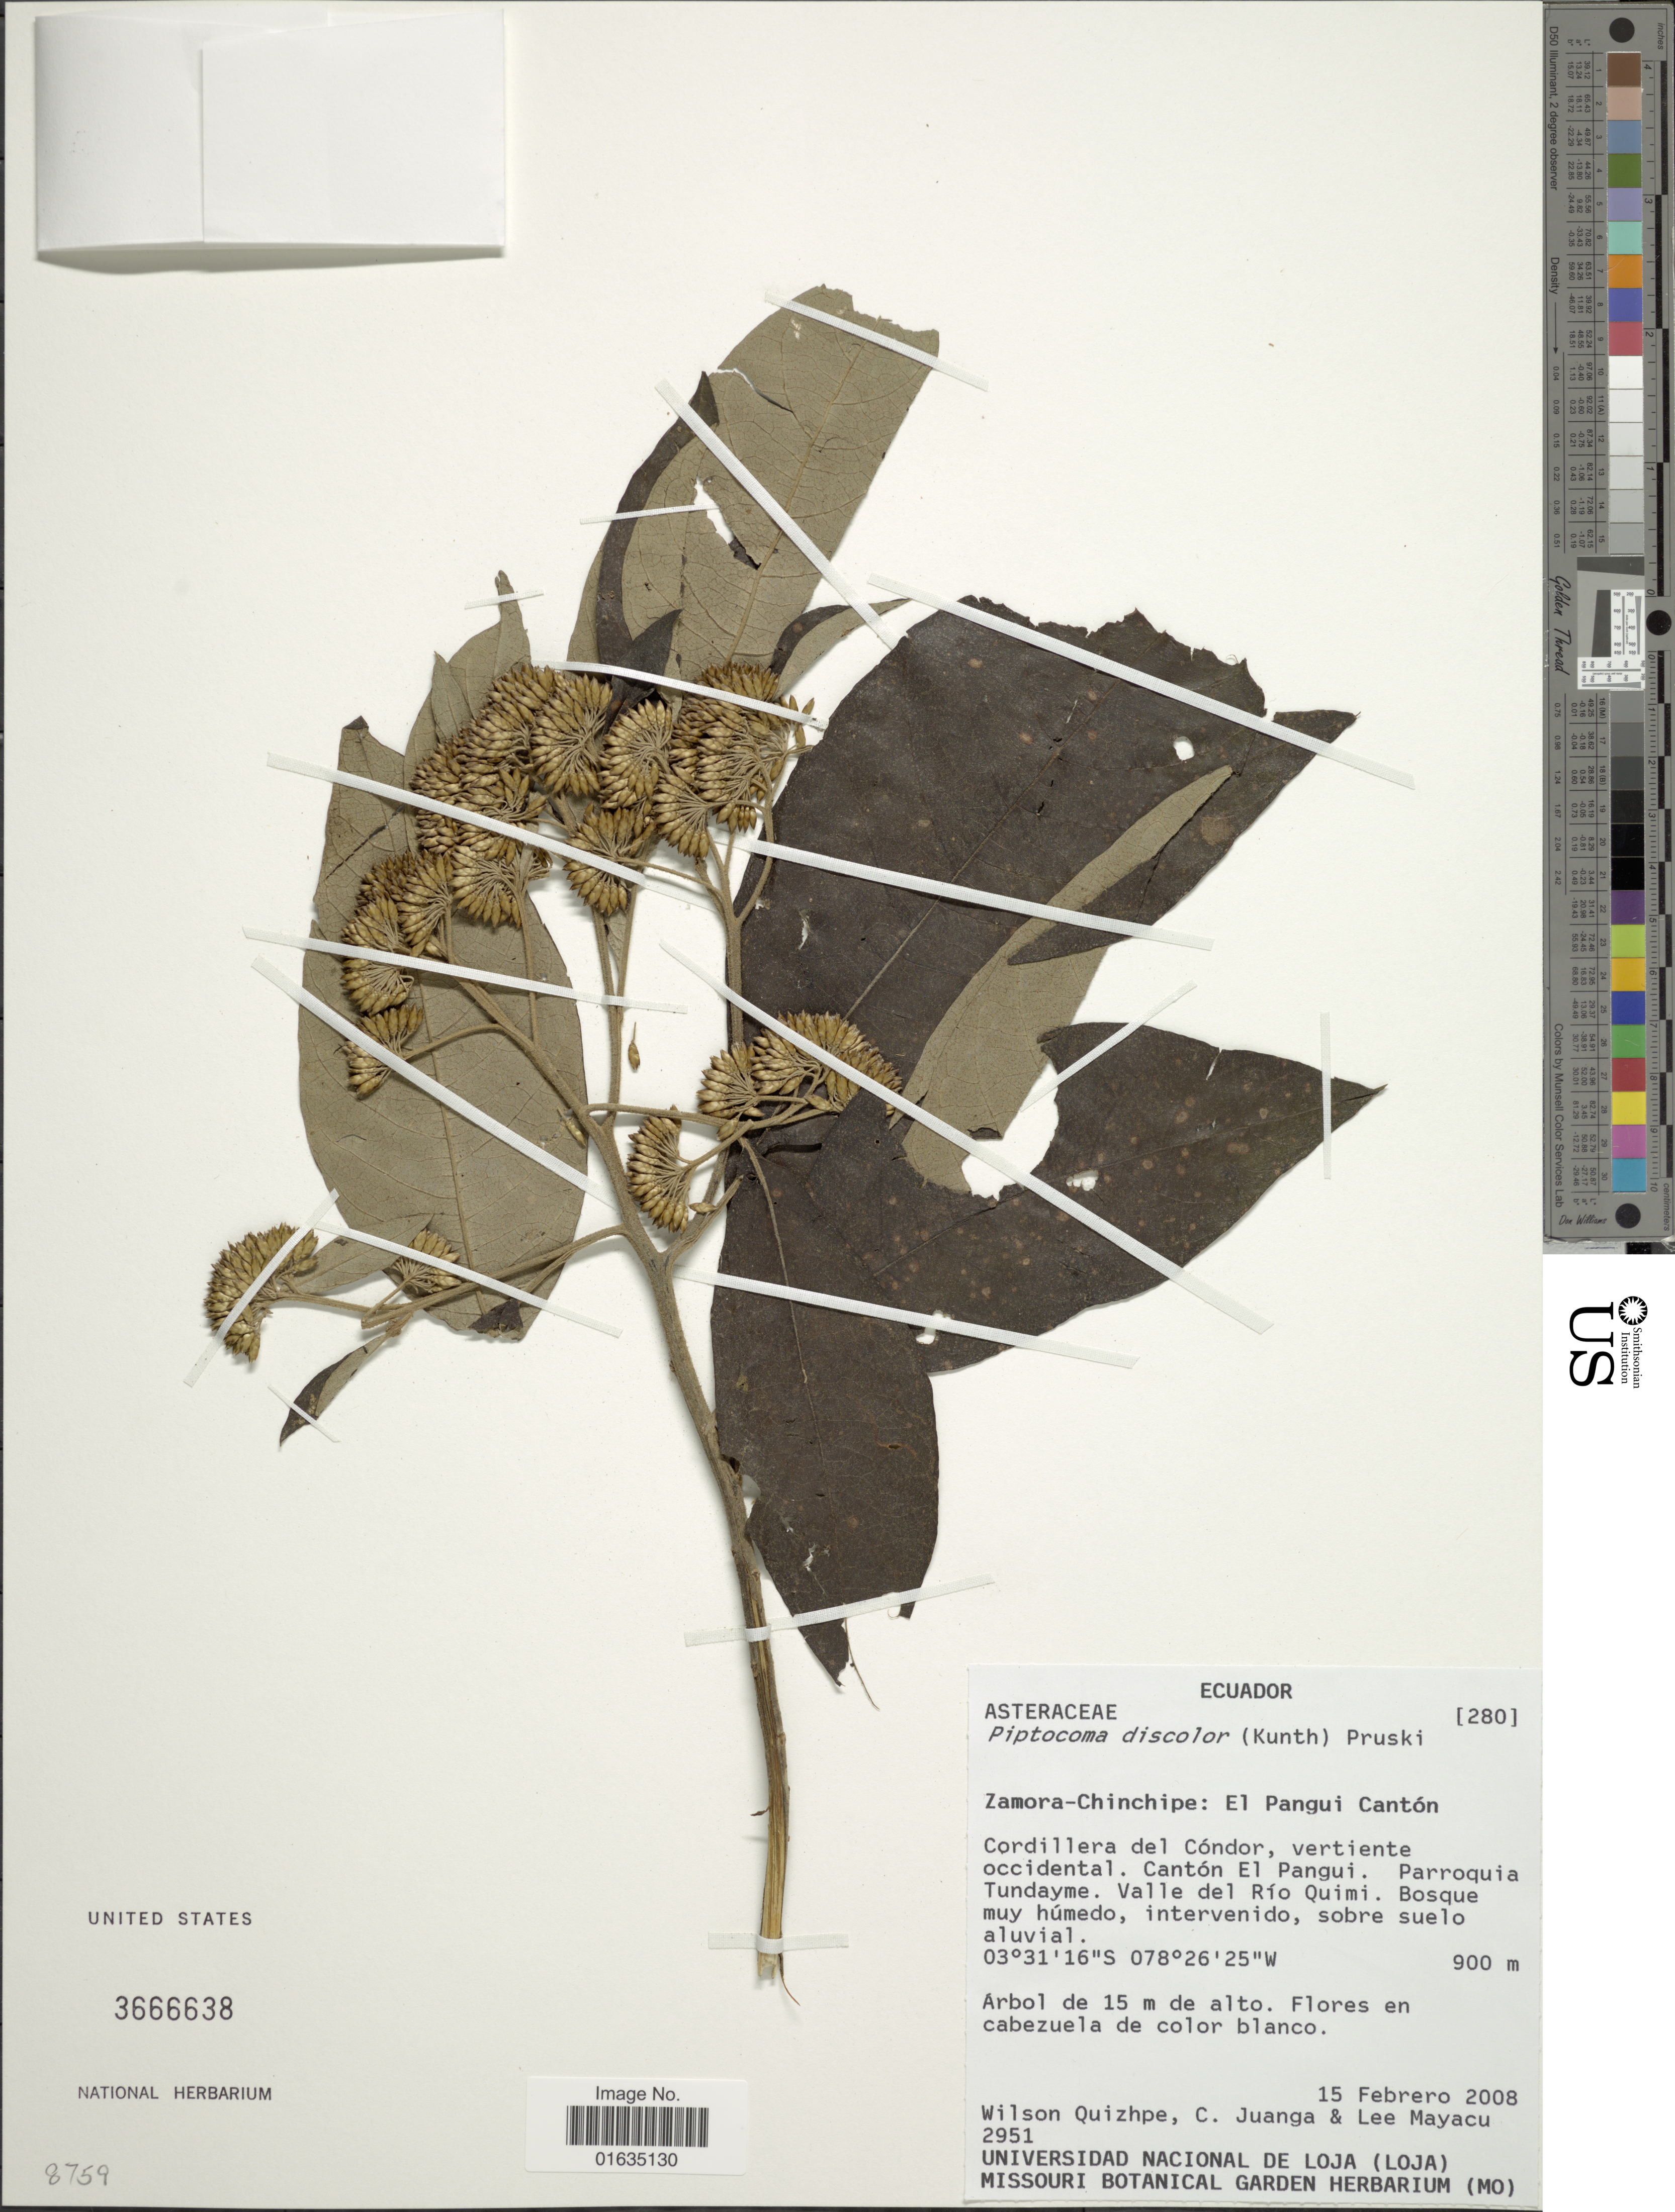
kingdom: Plantae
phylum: Tracheophyta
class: Magnoliopsida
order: Asterales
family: Asteraceae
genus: Pollalesta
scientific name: Pollalesta discolor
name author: (Kunth) Aristeg.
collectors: W. Quizhpe, C. Juanga & Mayacu Lee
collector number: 2951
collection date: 2008-02-15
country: Ecuador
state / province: Zamora-Chinchipe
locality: El Pangui Canton, Cordillera del Condor, Canton El Pangui, Parroquia Tundayme, Valle del Rio Quimi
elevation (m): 900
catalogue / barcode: US 3666638